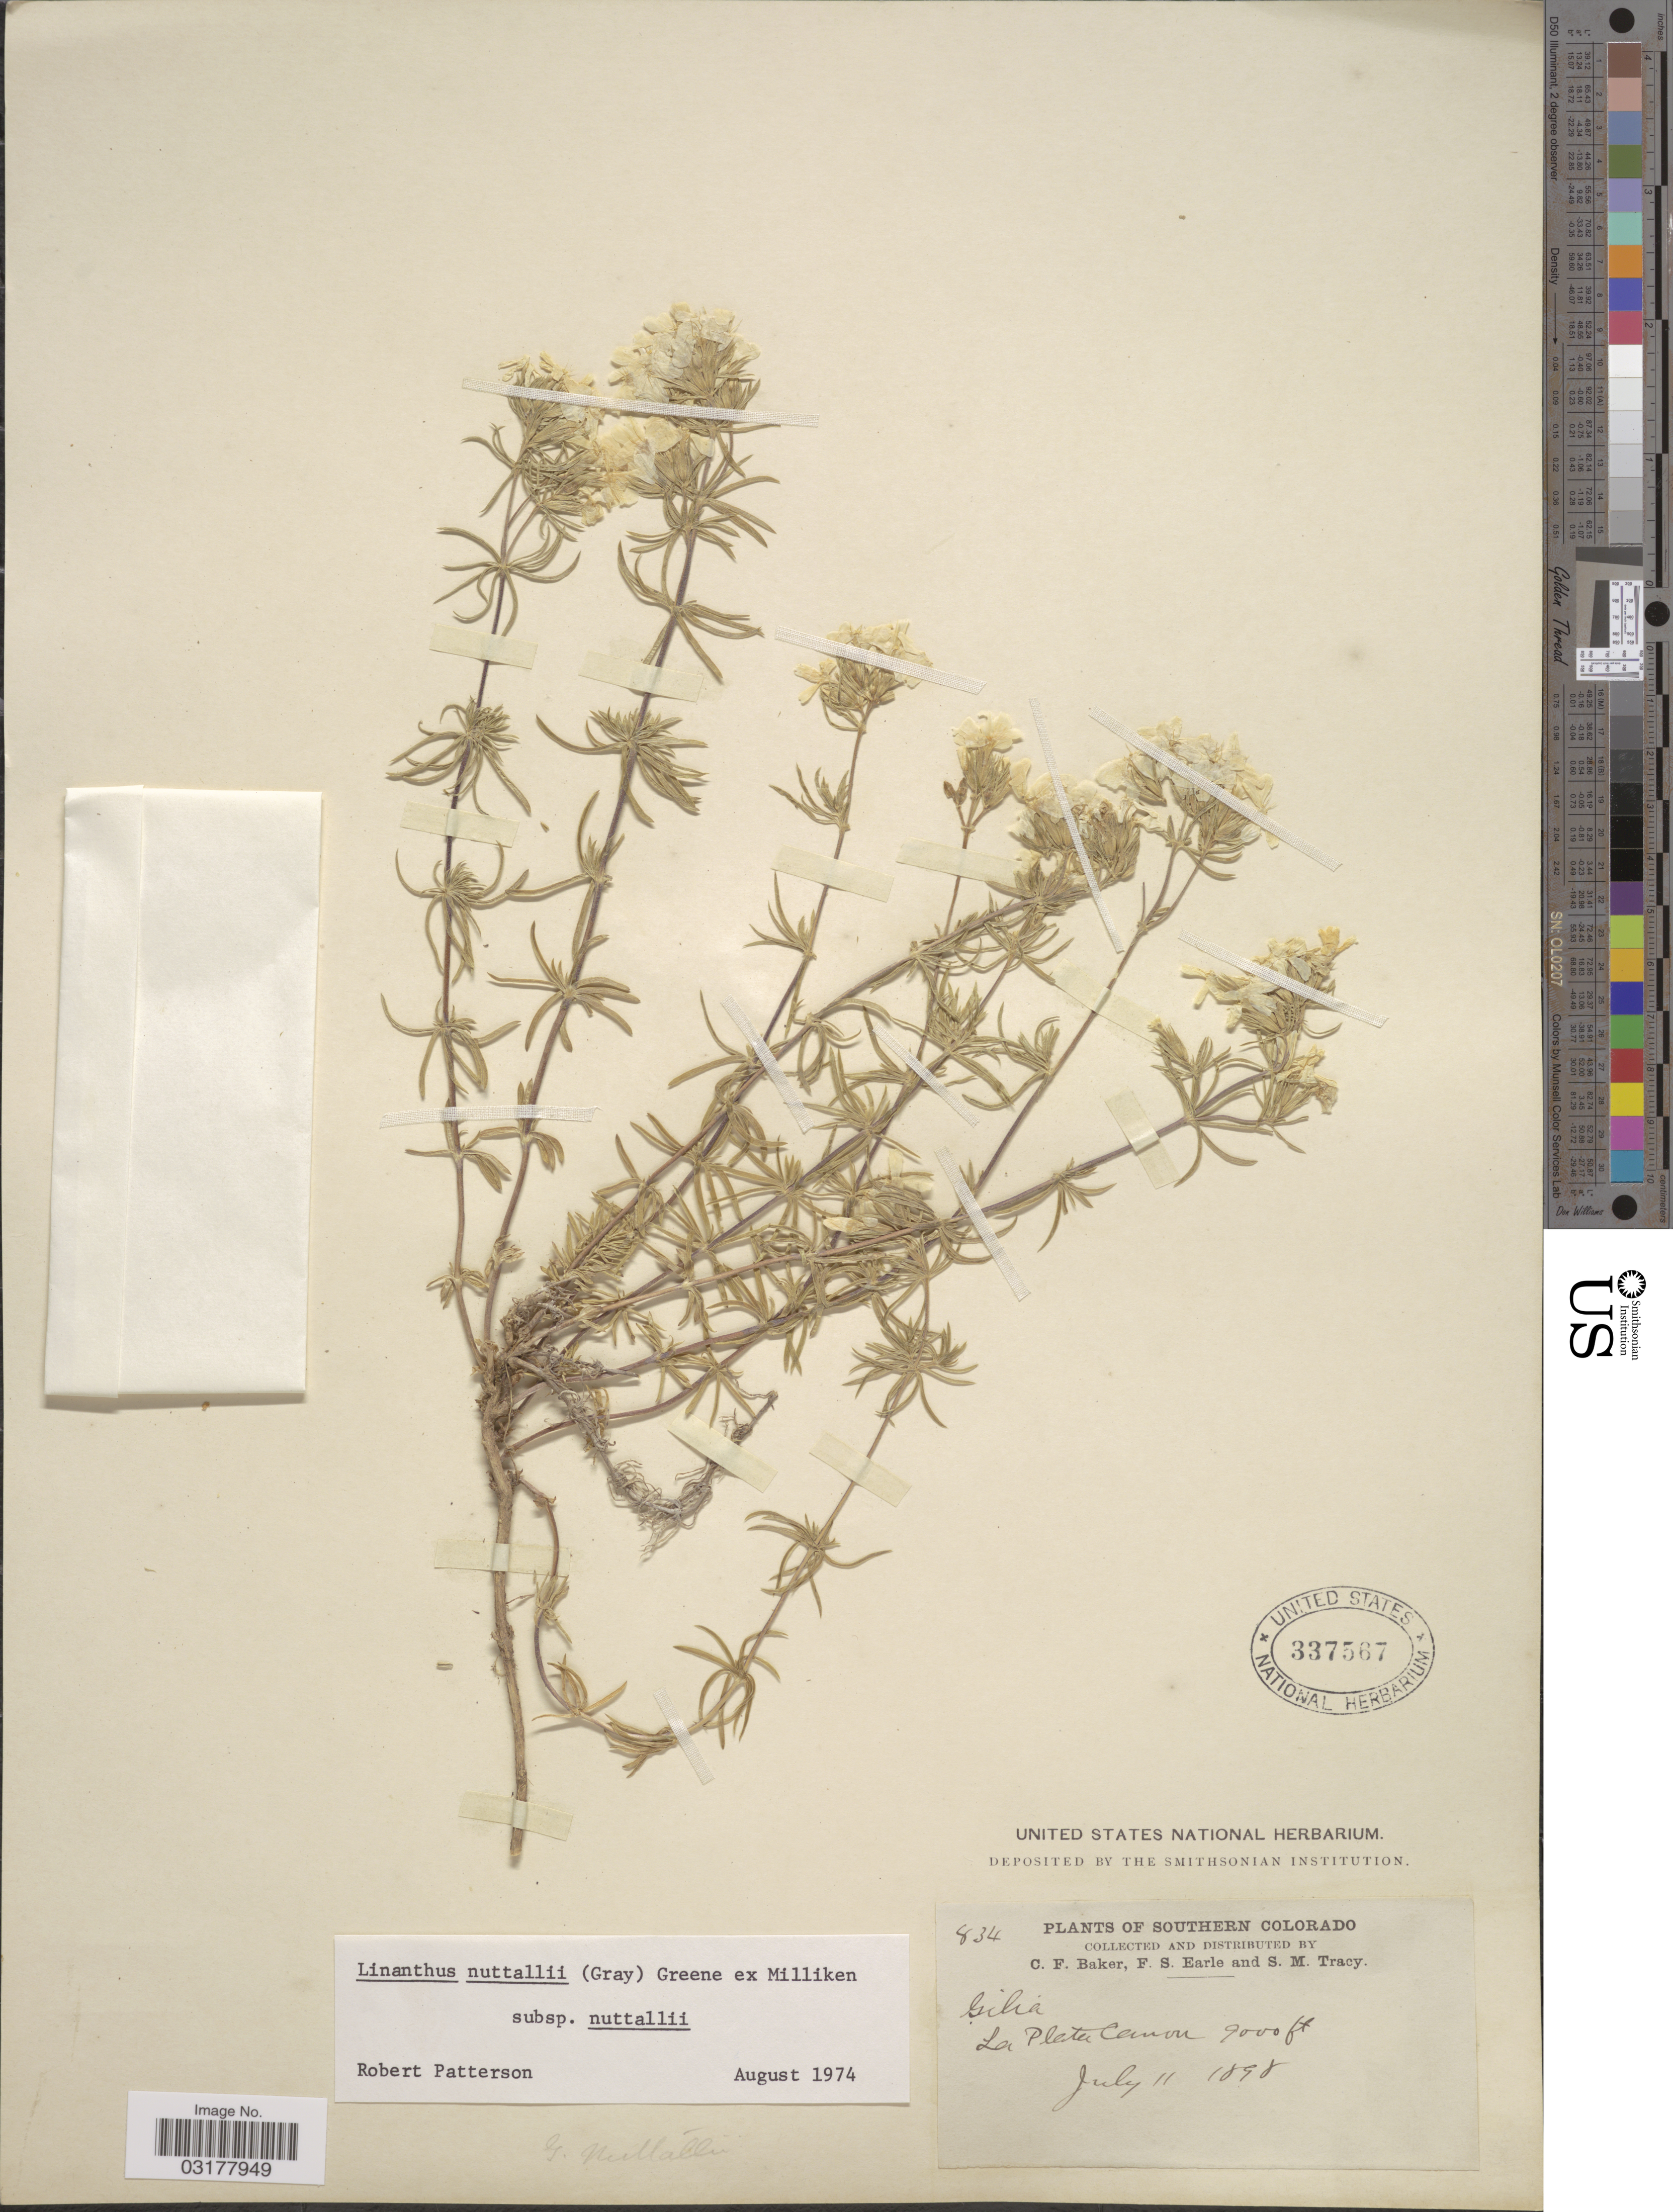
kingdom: Plantae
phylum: Tracheophyta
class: Magnoliopsida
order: Ericales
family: Polemoniaceae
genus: Leptosiphon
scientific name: Leptosiphon nuttallii subsp. nuttallii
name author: (A. Gray) J.M. Porter & L.A. Johnson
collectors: C. F. Baker, F. S. Earle & S. M. Tracy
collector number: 834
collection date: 1898-07-11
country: United States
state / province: Colorado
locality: Southern Colorado, La Plata Canon.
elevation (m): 2743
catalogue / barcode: US 337567